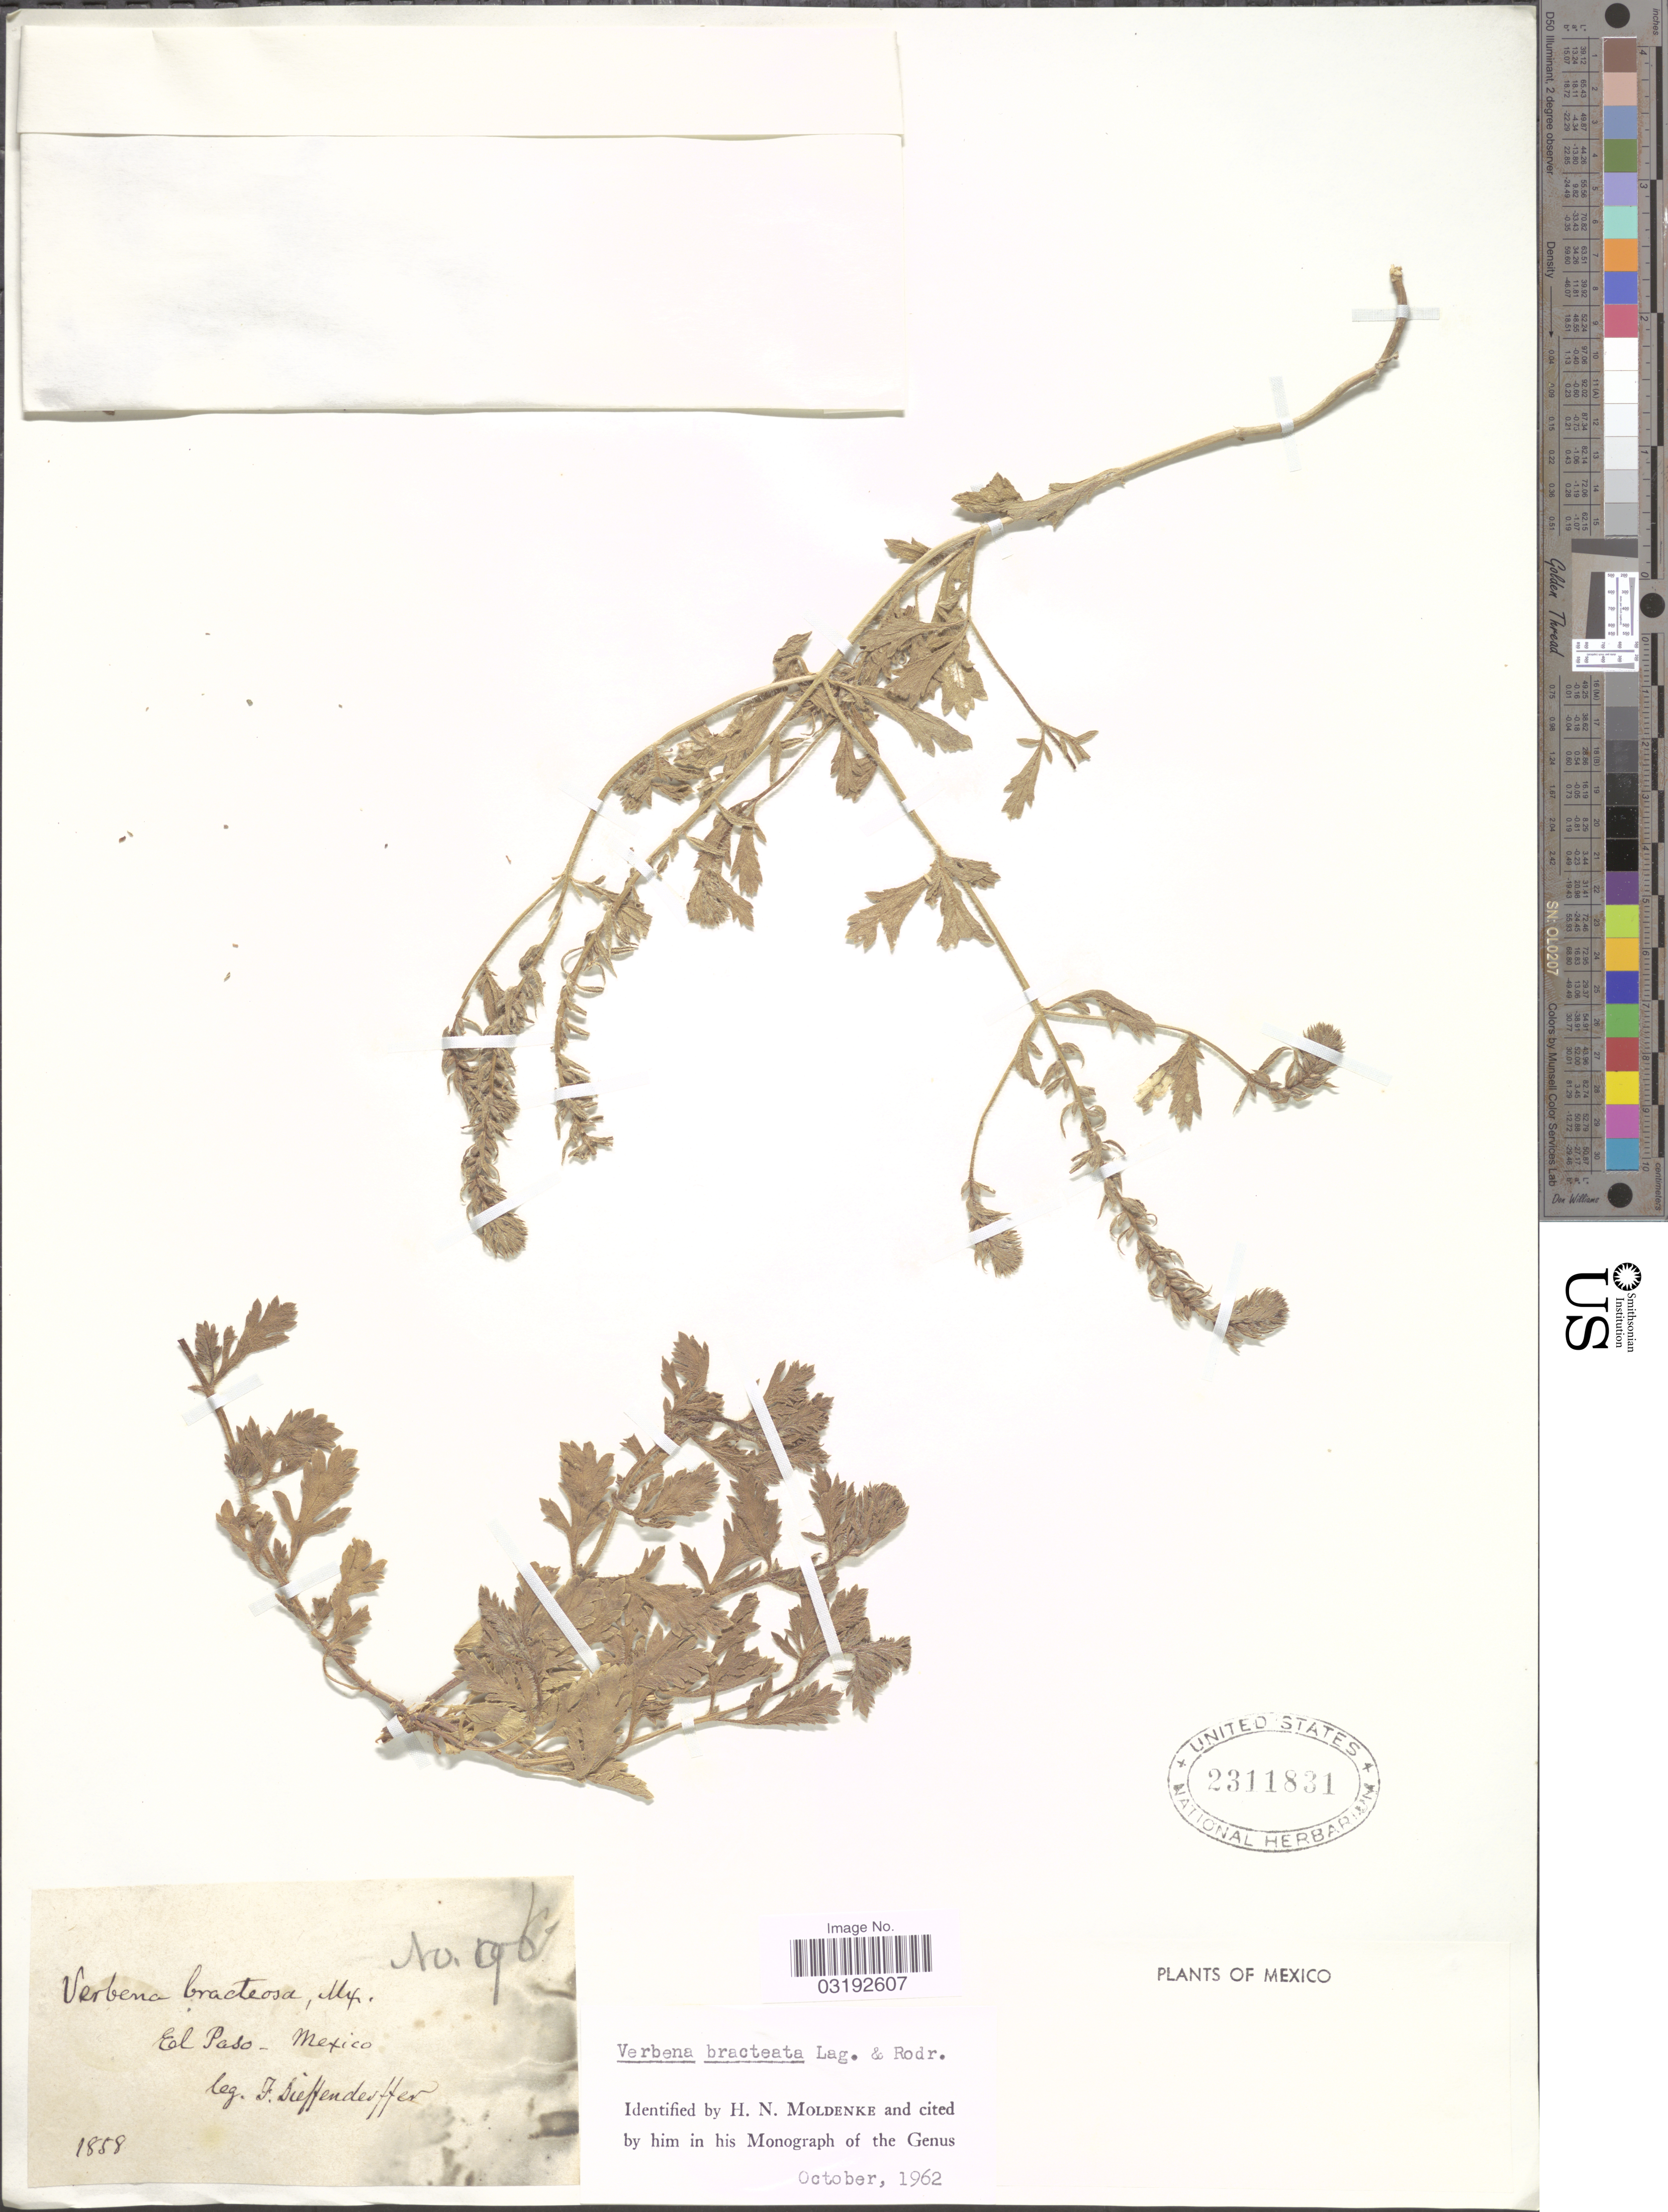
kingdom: Plantae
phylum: Tracheophyta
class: Magnoliopsida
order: Lamiales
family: Verbenaceae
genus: Verbena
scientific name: Verbena bracteata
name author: Cav. ex Lag. & Rodr.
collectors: F. Dieffenderffer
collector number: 96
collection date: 1858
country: Mexico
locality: El Paso.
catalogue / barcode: US 2311831